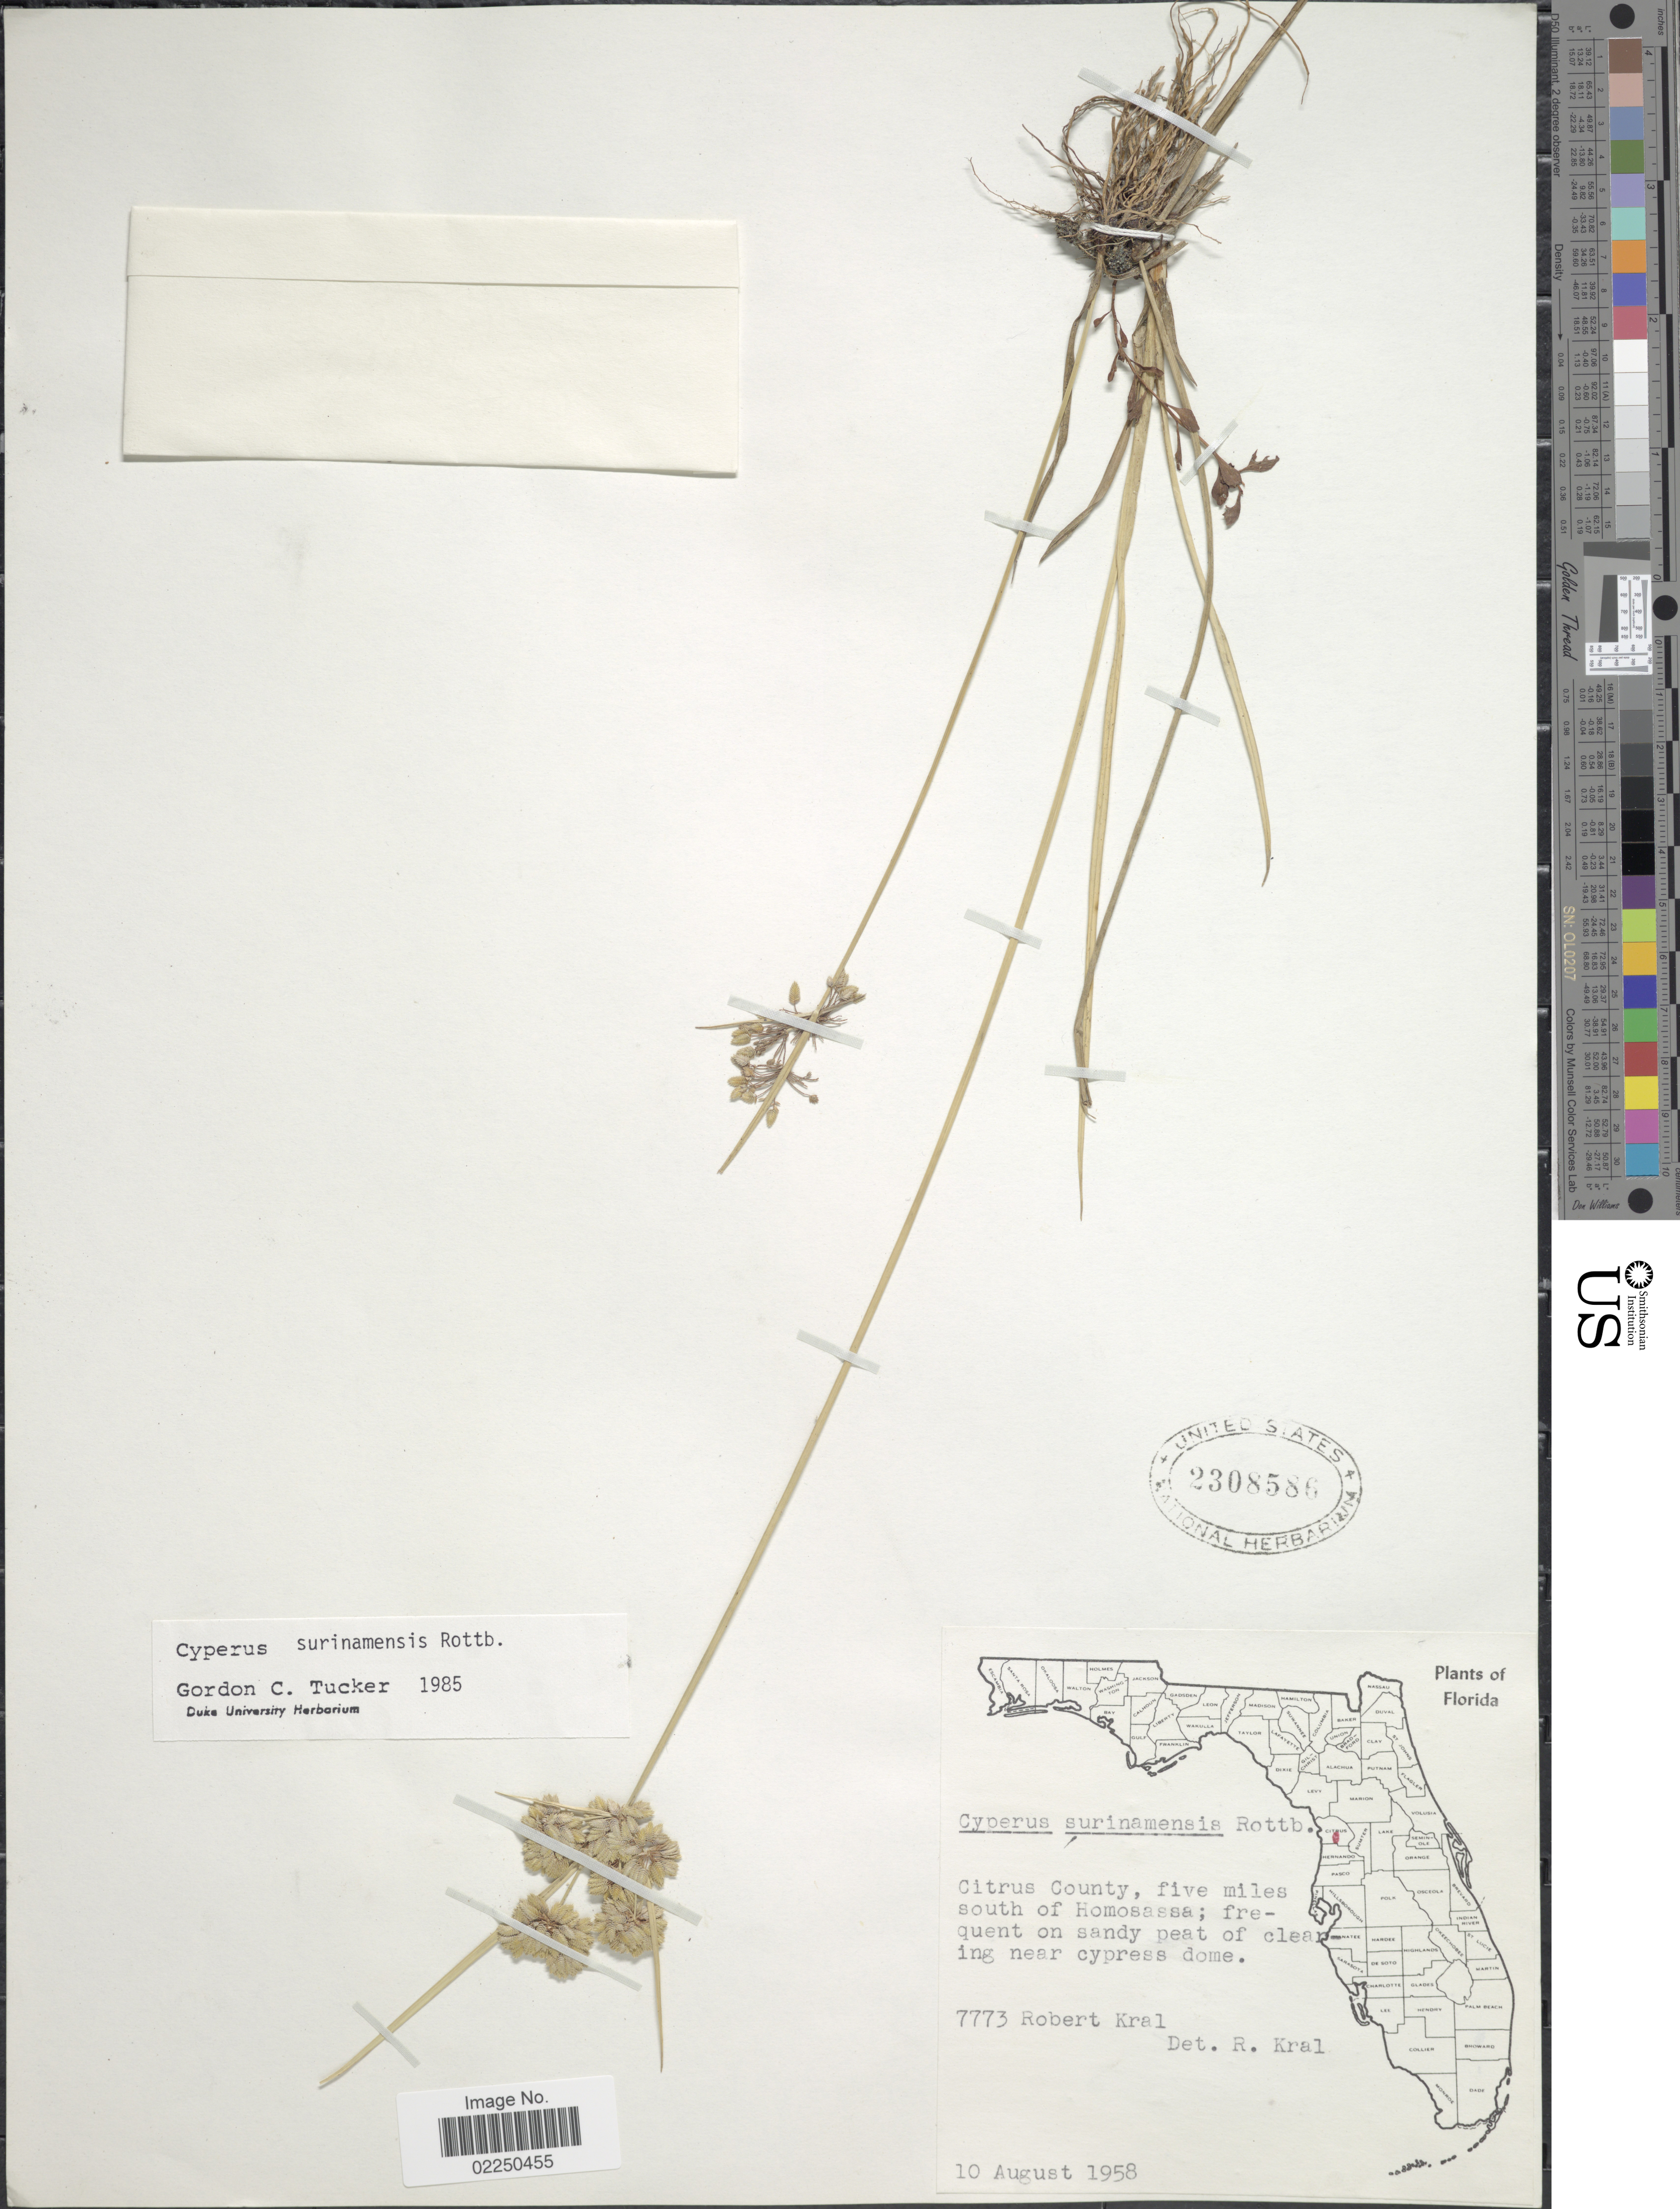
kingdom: Plantae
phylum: Tracheophyta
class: Liliopsida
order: Poales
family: Cyperaceae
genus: Cyperus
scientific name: Cyperus surinamensis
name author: Rottb.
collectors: R. Kral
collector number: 7773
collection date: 1958-08-10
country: United States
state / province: Florida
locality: Citrus County, five miles south of Homosassa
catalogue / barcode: US 2308586